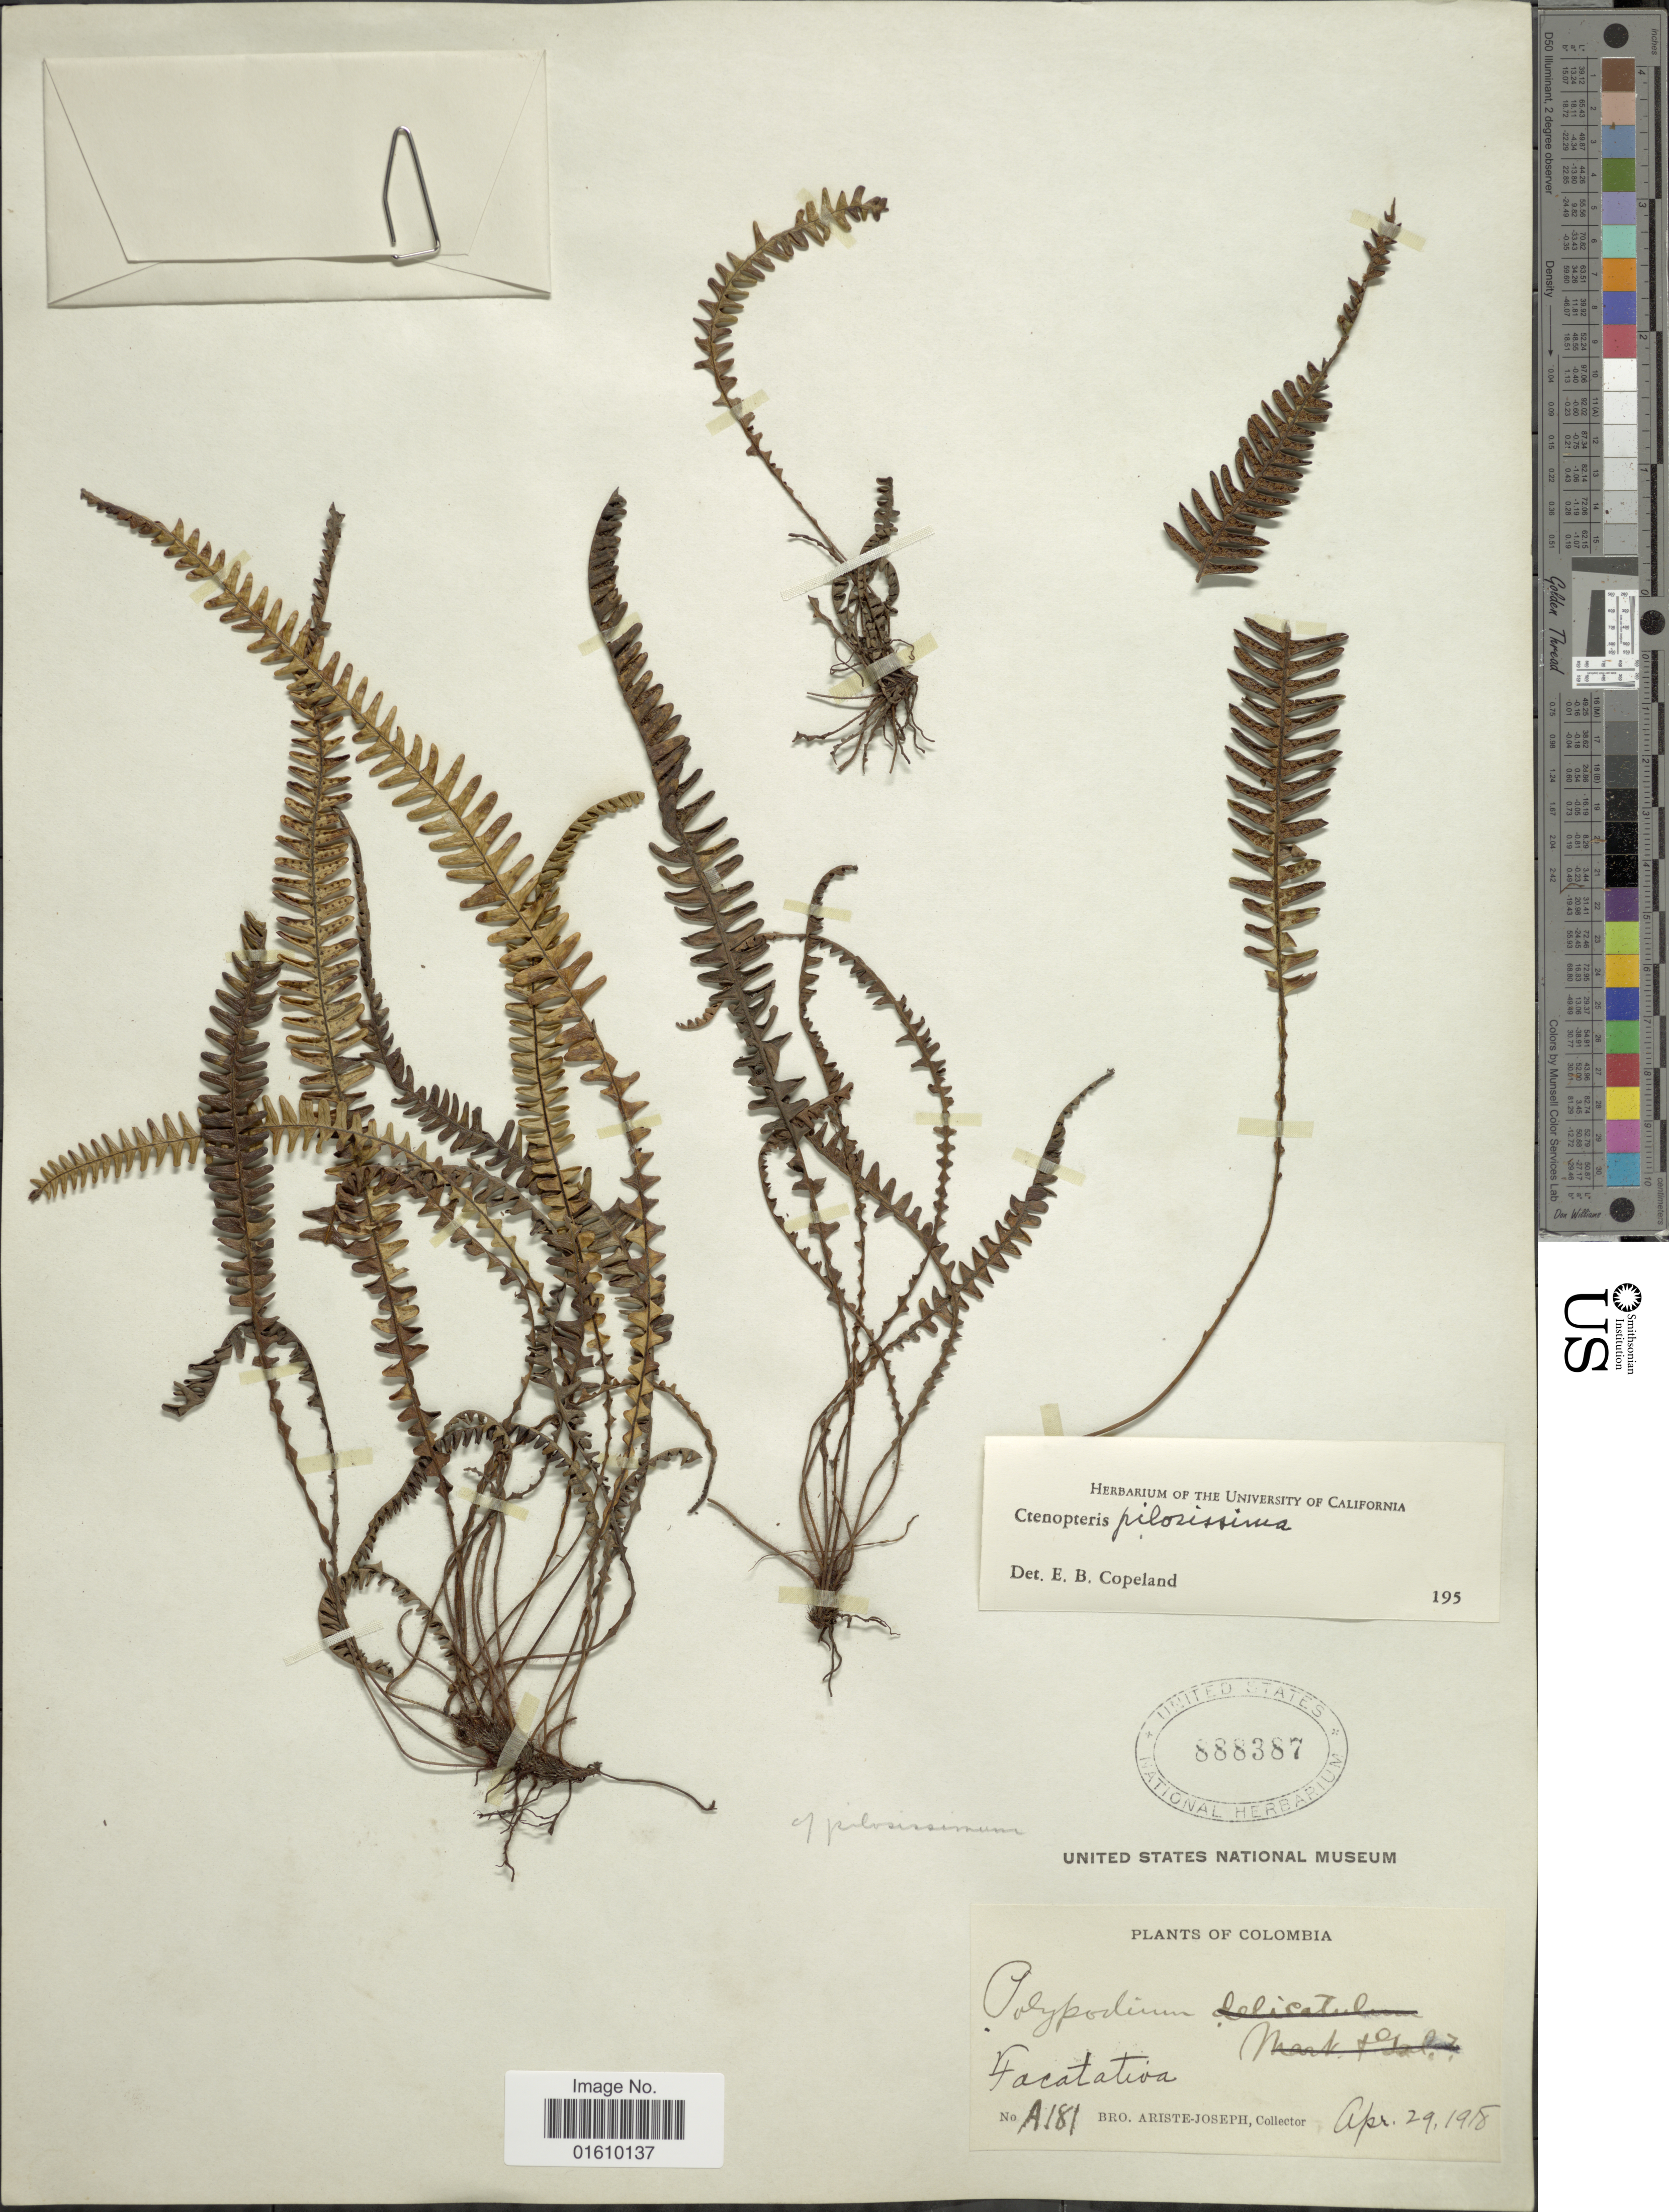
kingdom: Plantae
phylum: Tracheophyta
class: Polypodiopsida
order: Polypodiales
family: Polypodiaceae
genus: Melpomene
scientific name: Melpomene xiphopteroides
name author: (Liebm.) A.R. Sm. & R.C. Moran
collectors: Bro. Ariste-Joseph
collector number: A181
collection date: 1918-04-29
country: Colombia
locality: Facatativa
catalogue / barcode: US 888387